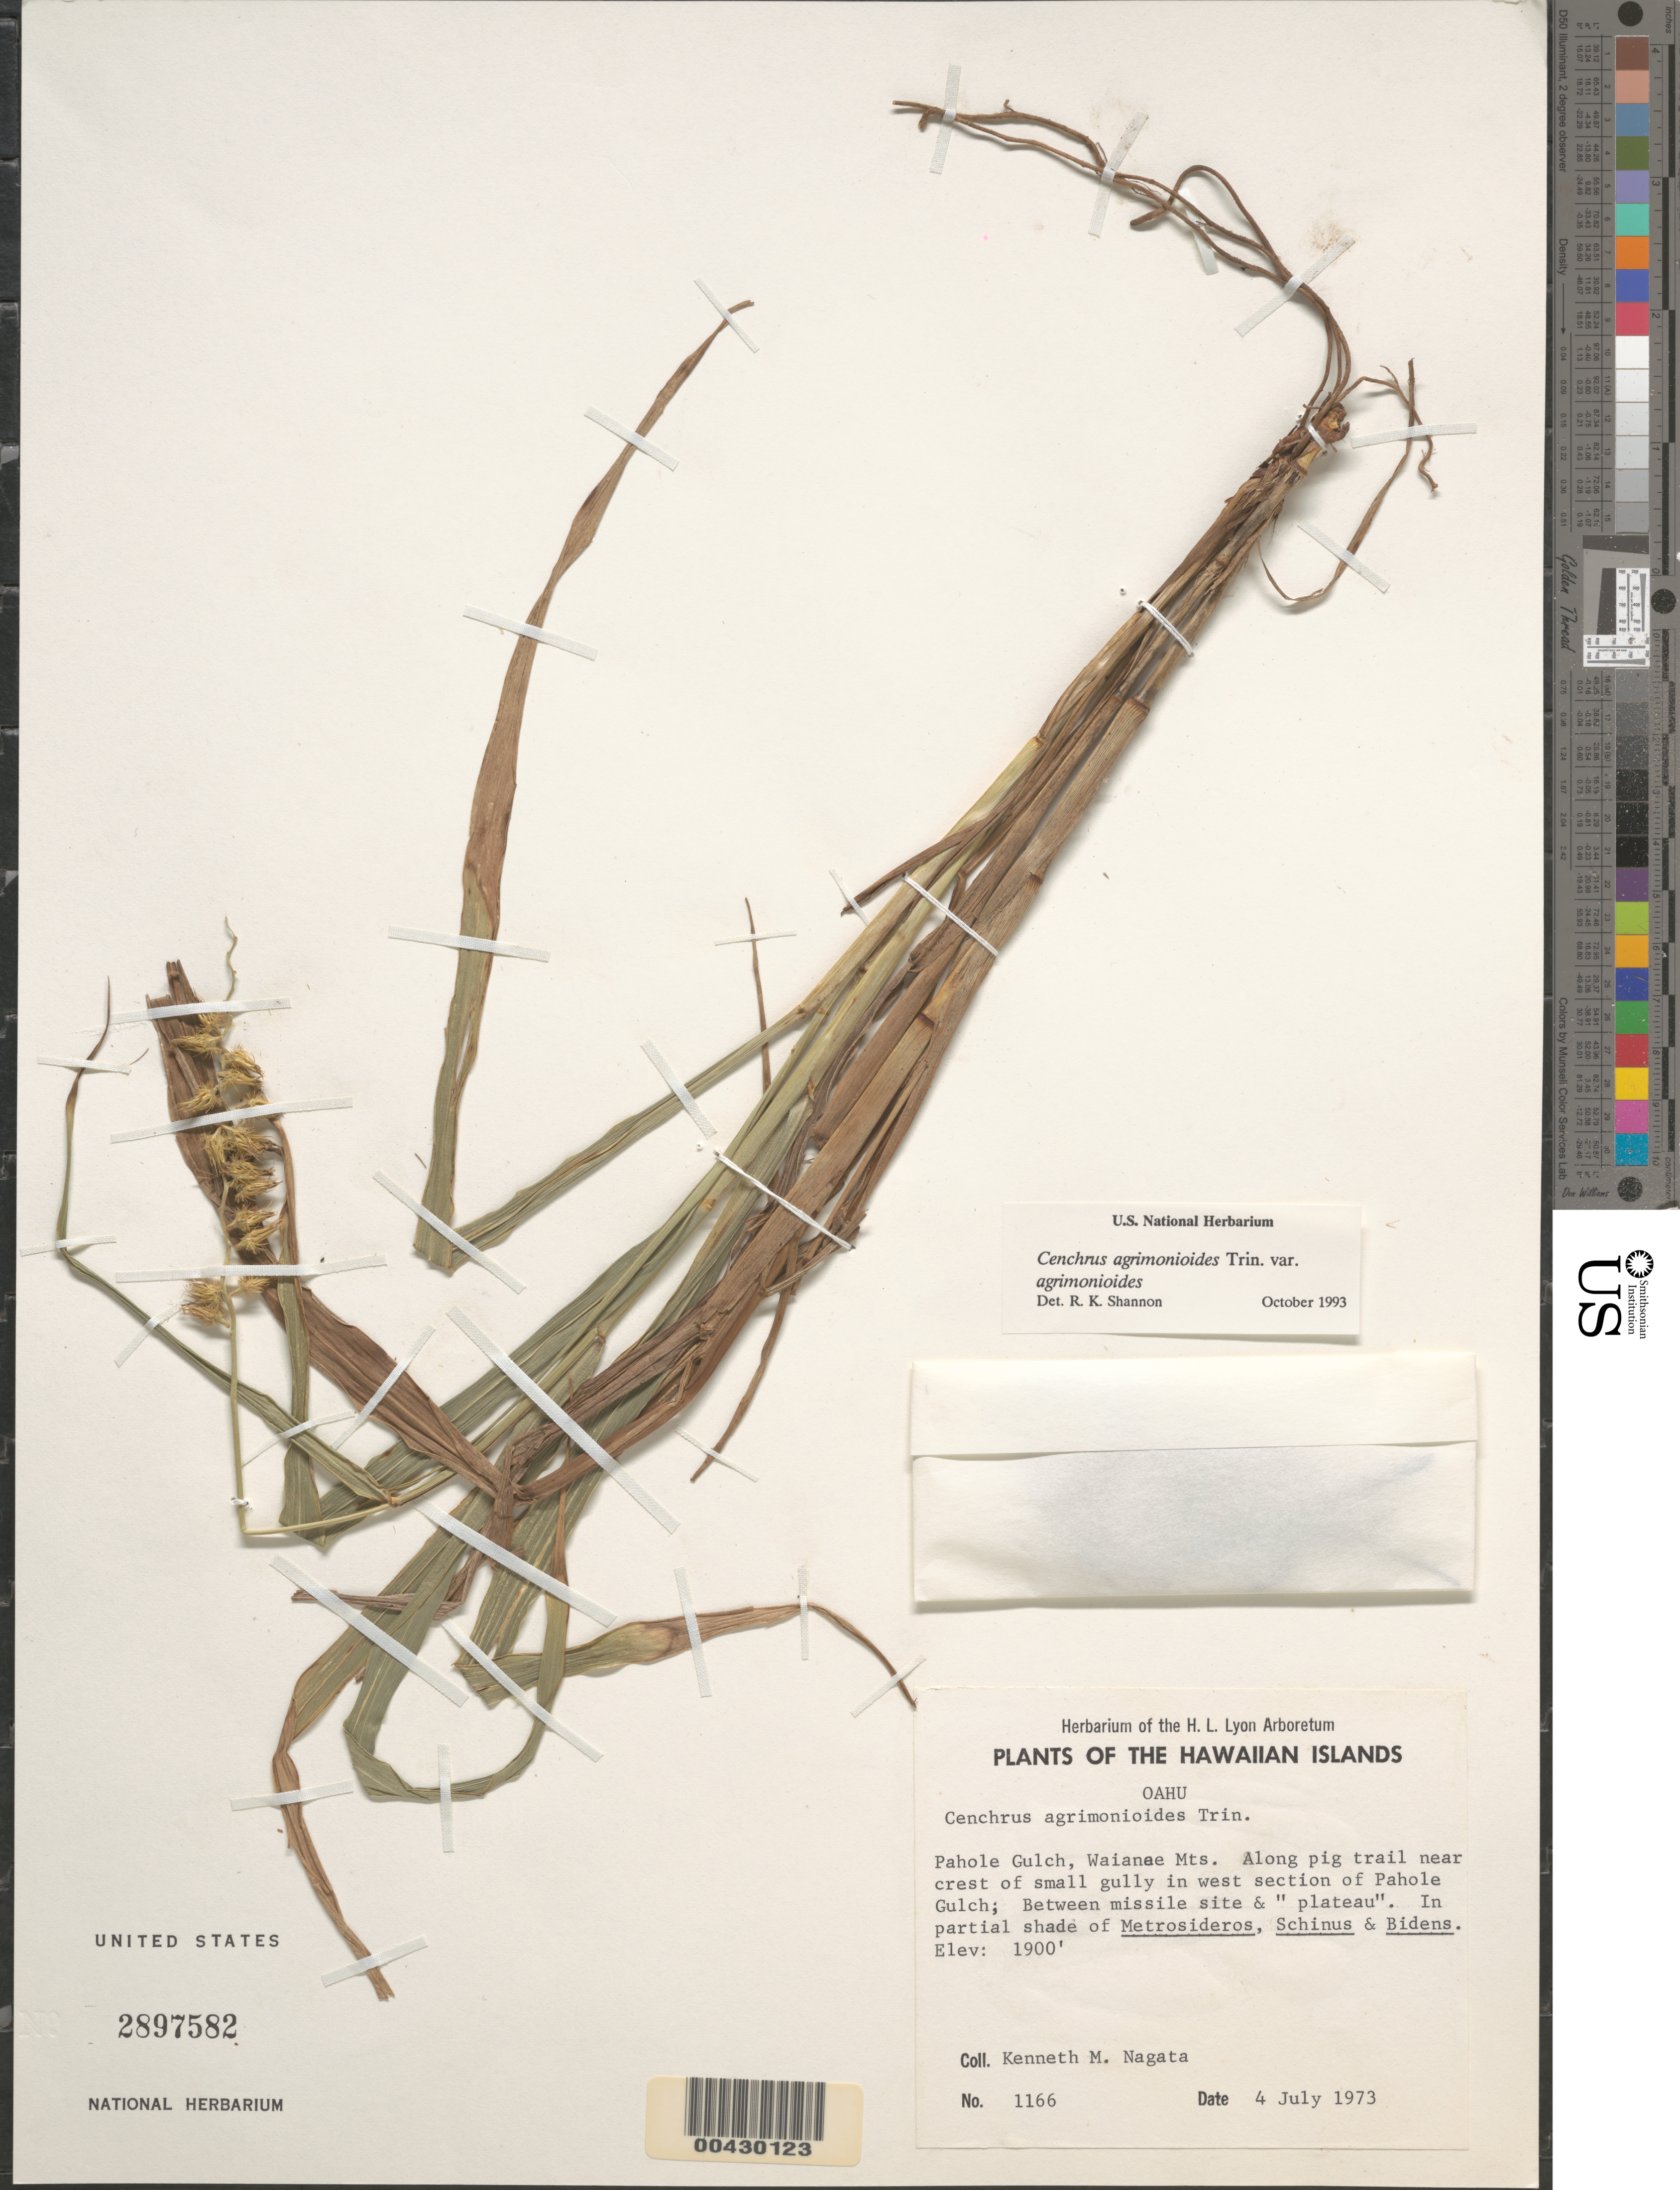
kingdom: Plantae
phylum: Tracheophyta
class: Liliopsida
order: Poales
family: Poaceae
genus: Cenchrus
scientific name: Cenchrus agrimonioides var. agrimonioides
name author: Trin.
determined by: Shannon, R. K., (UNITED STATES)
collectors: K. Nagata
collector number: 1166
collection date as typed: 4 Jul 1973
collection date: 1973-07-04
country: United States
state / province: Hawaii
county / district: Honolulu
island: Oahu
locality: Pahole Gulch, Waianae Mts., along pig trail near crest of small gully in W section of Pahole Gulch, Between missile site & .....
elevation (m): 579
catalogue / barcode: US 2897582